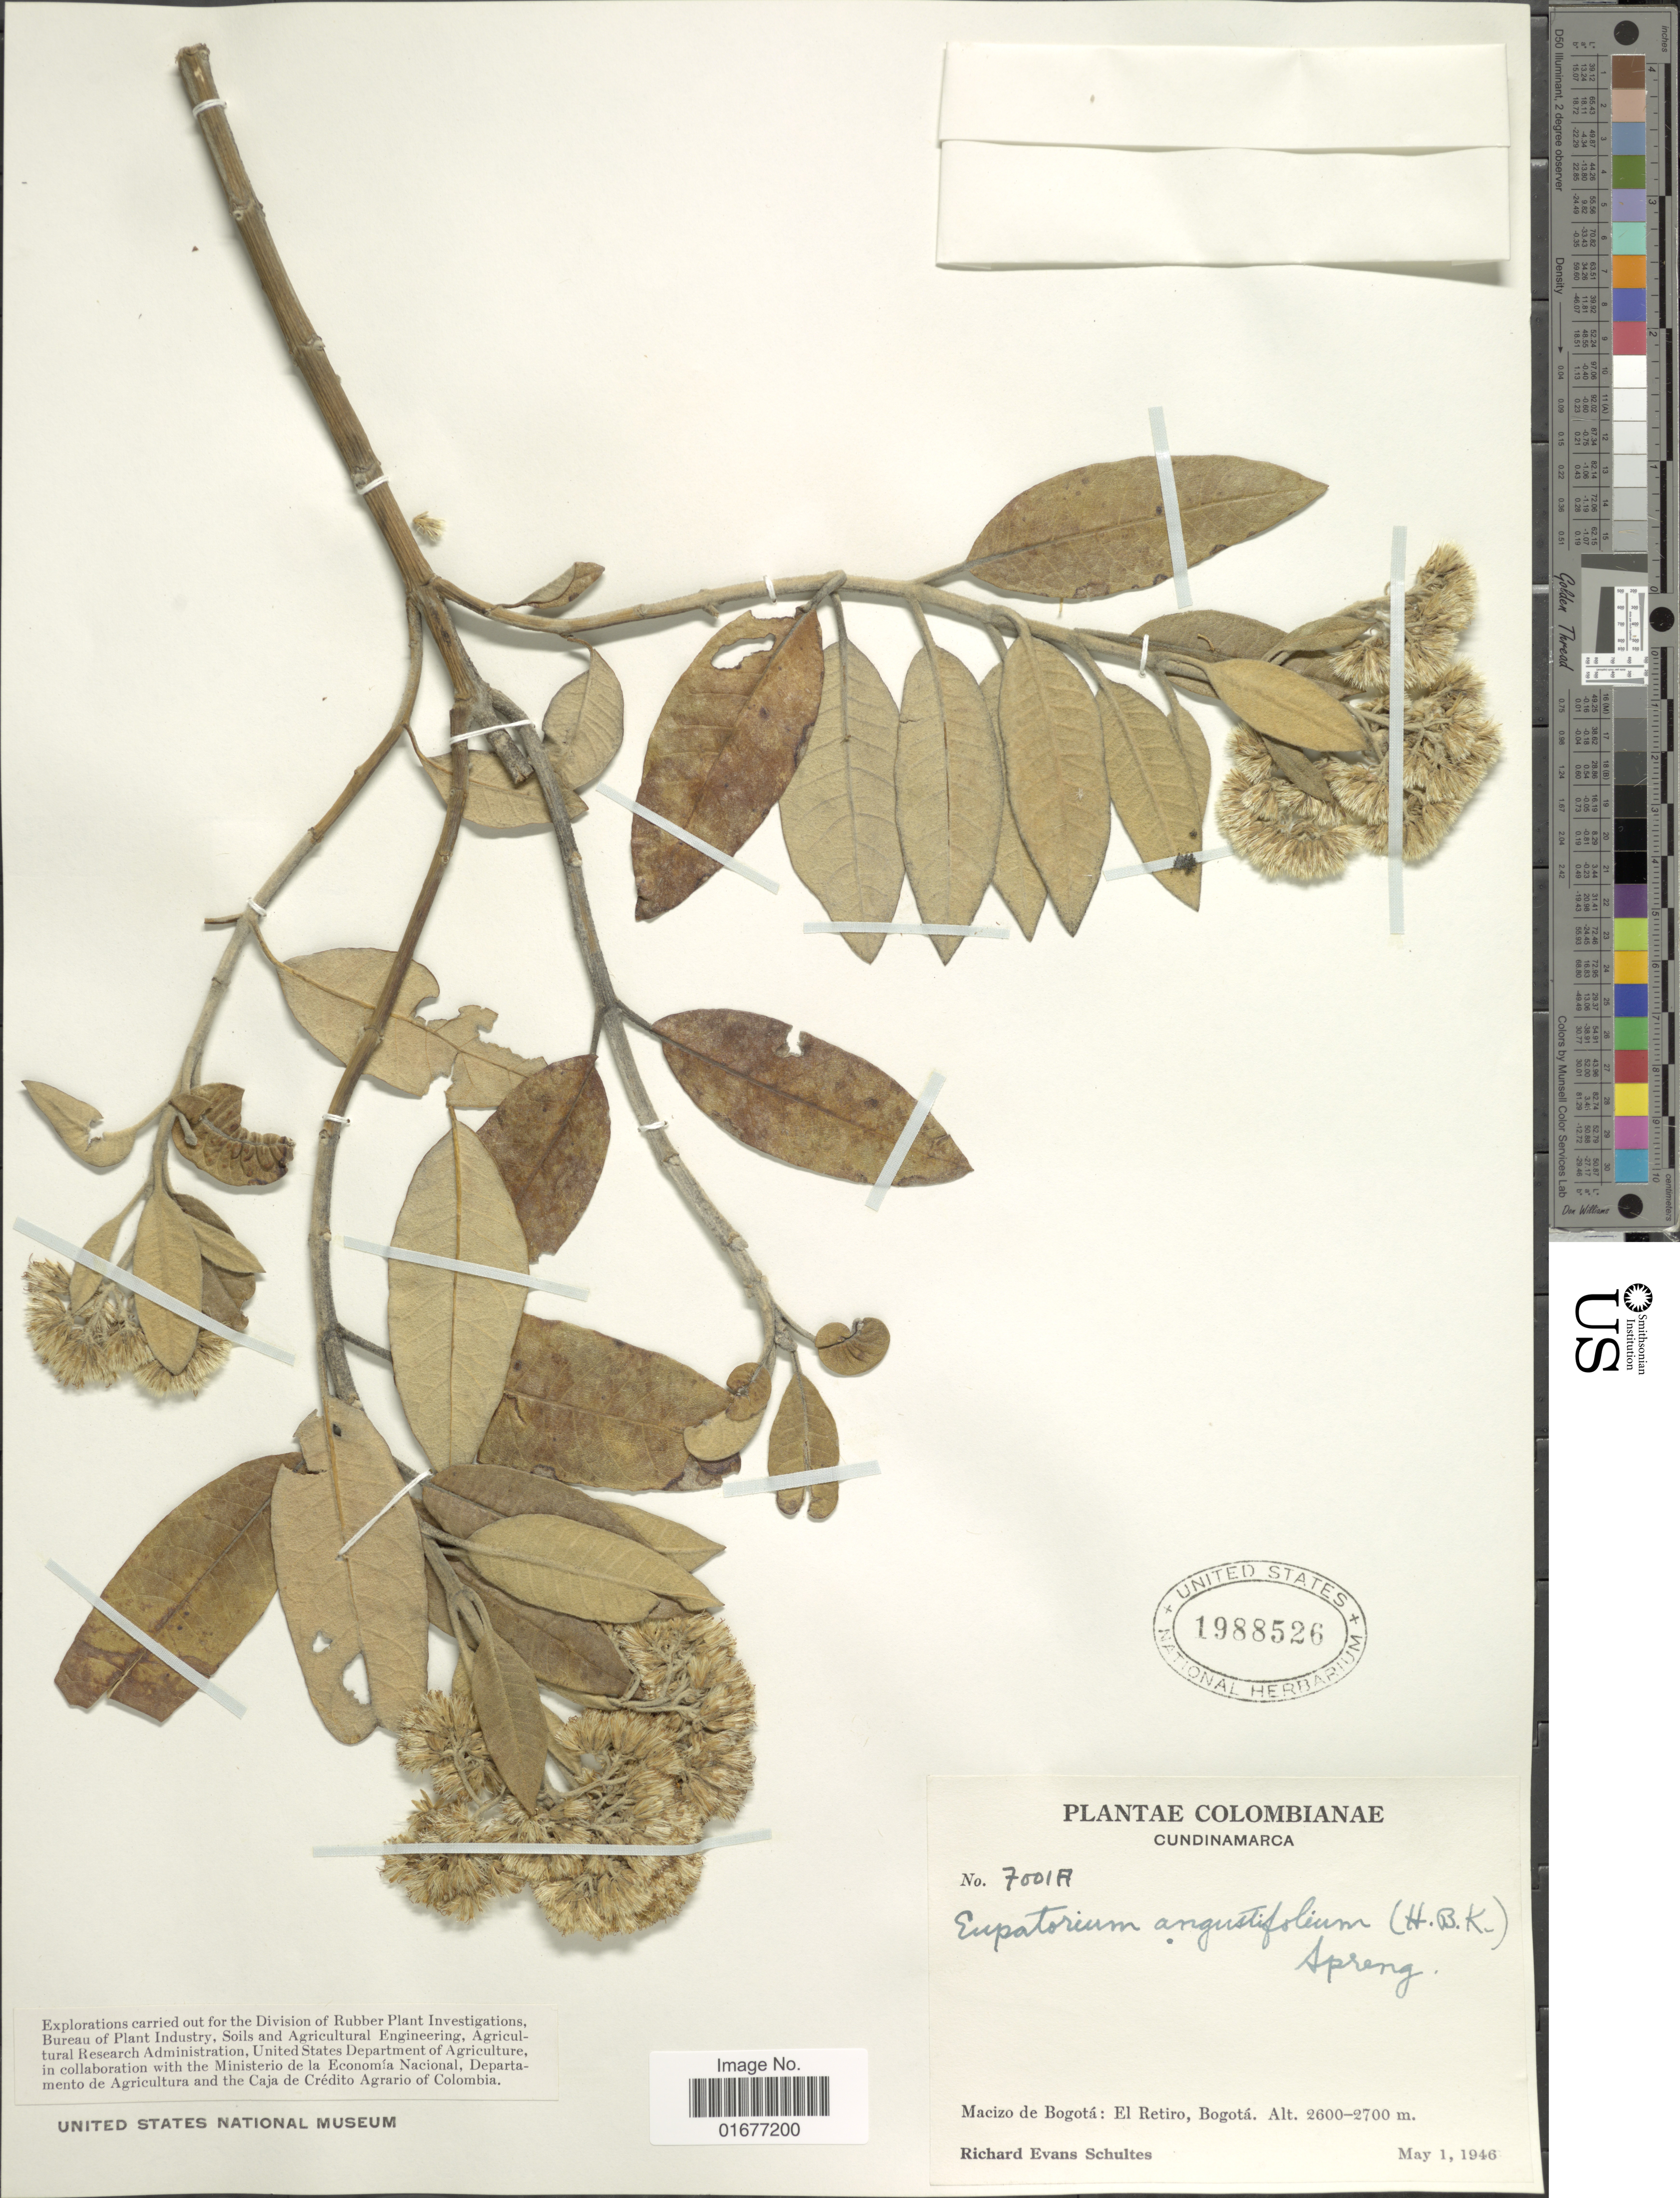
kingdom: Plantae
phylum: Tracheophyta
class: Magnoliopsida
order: Asterales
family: Asteraceae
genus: Ageratina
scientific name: Ageratina angustifolia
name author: (Kunth) R.M. King & H. Rob.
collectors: R. E. Schultes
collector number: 7001A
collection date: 1946-05-01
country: Colombia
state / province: Cundinamarca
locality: Macizo de Bogota: El Retiro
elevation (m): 2600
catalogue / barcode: US 1988526